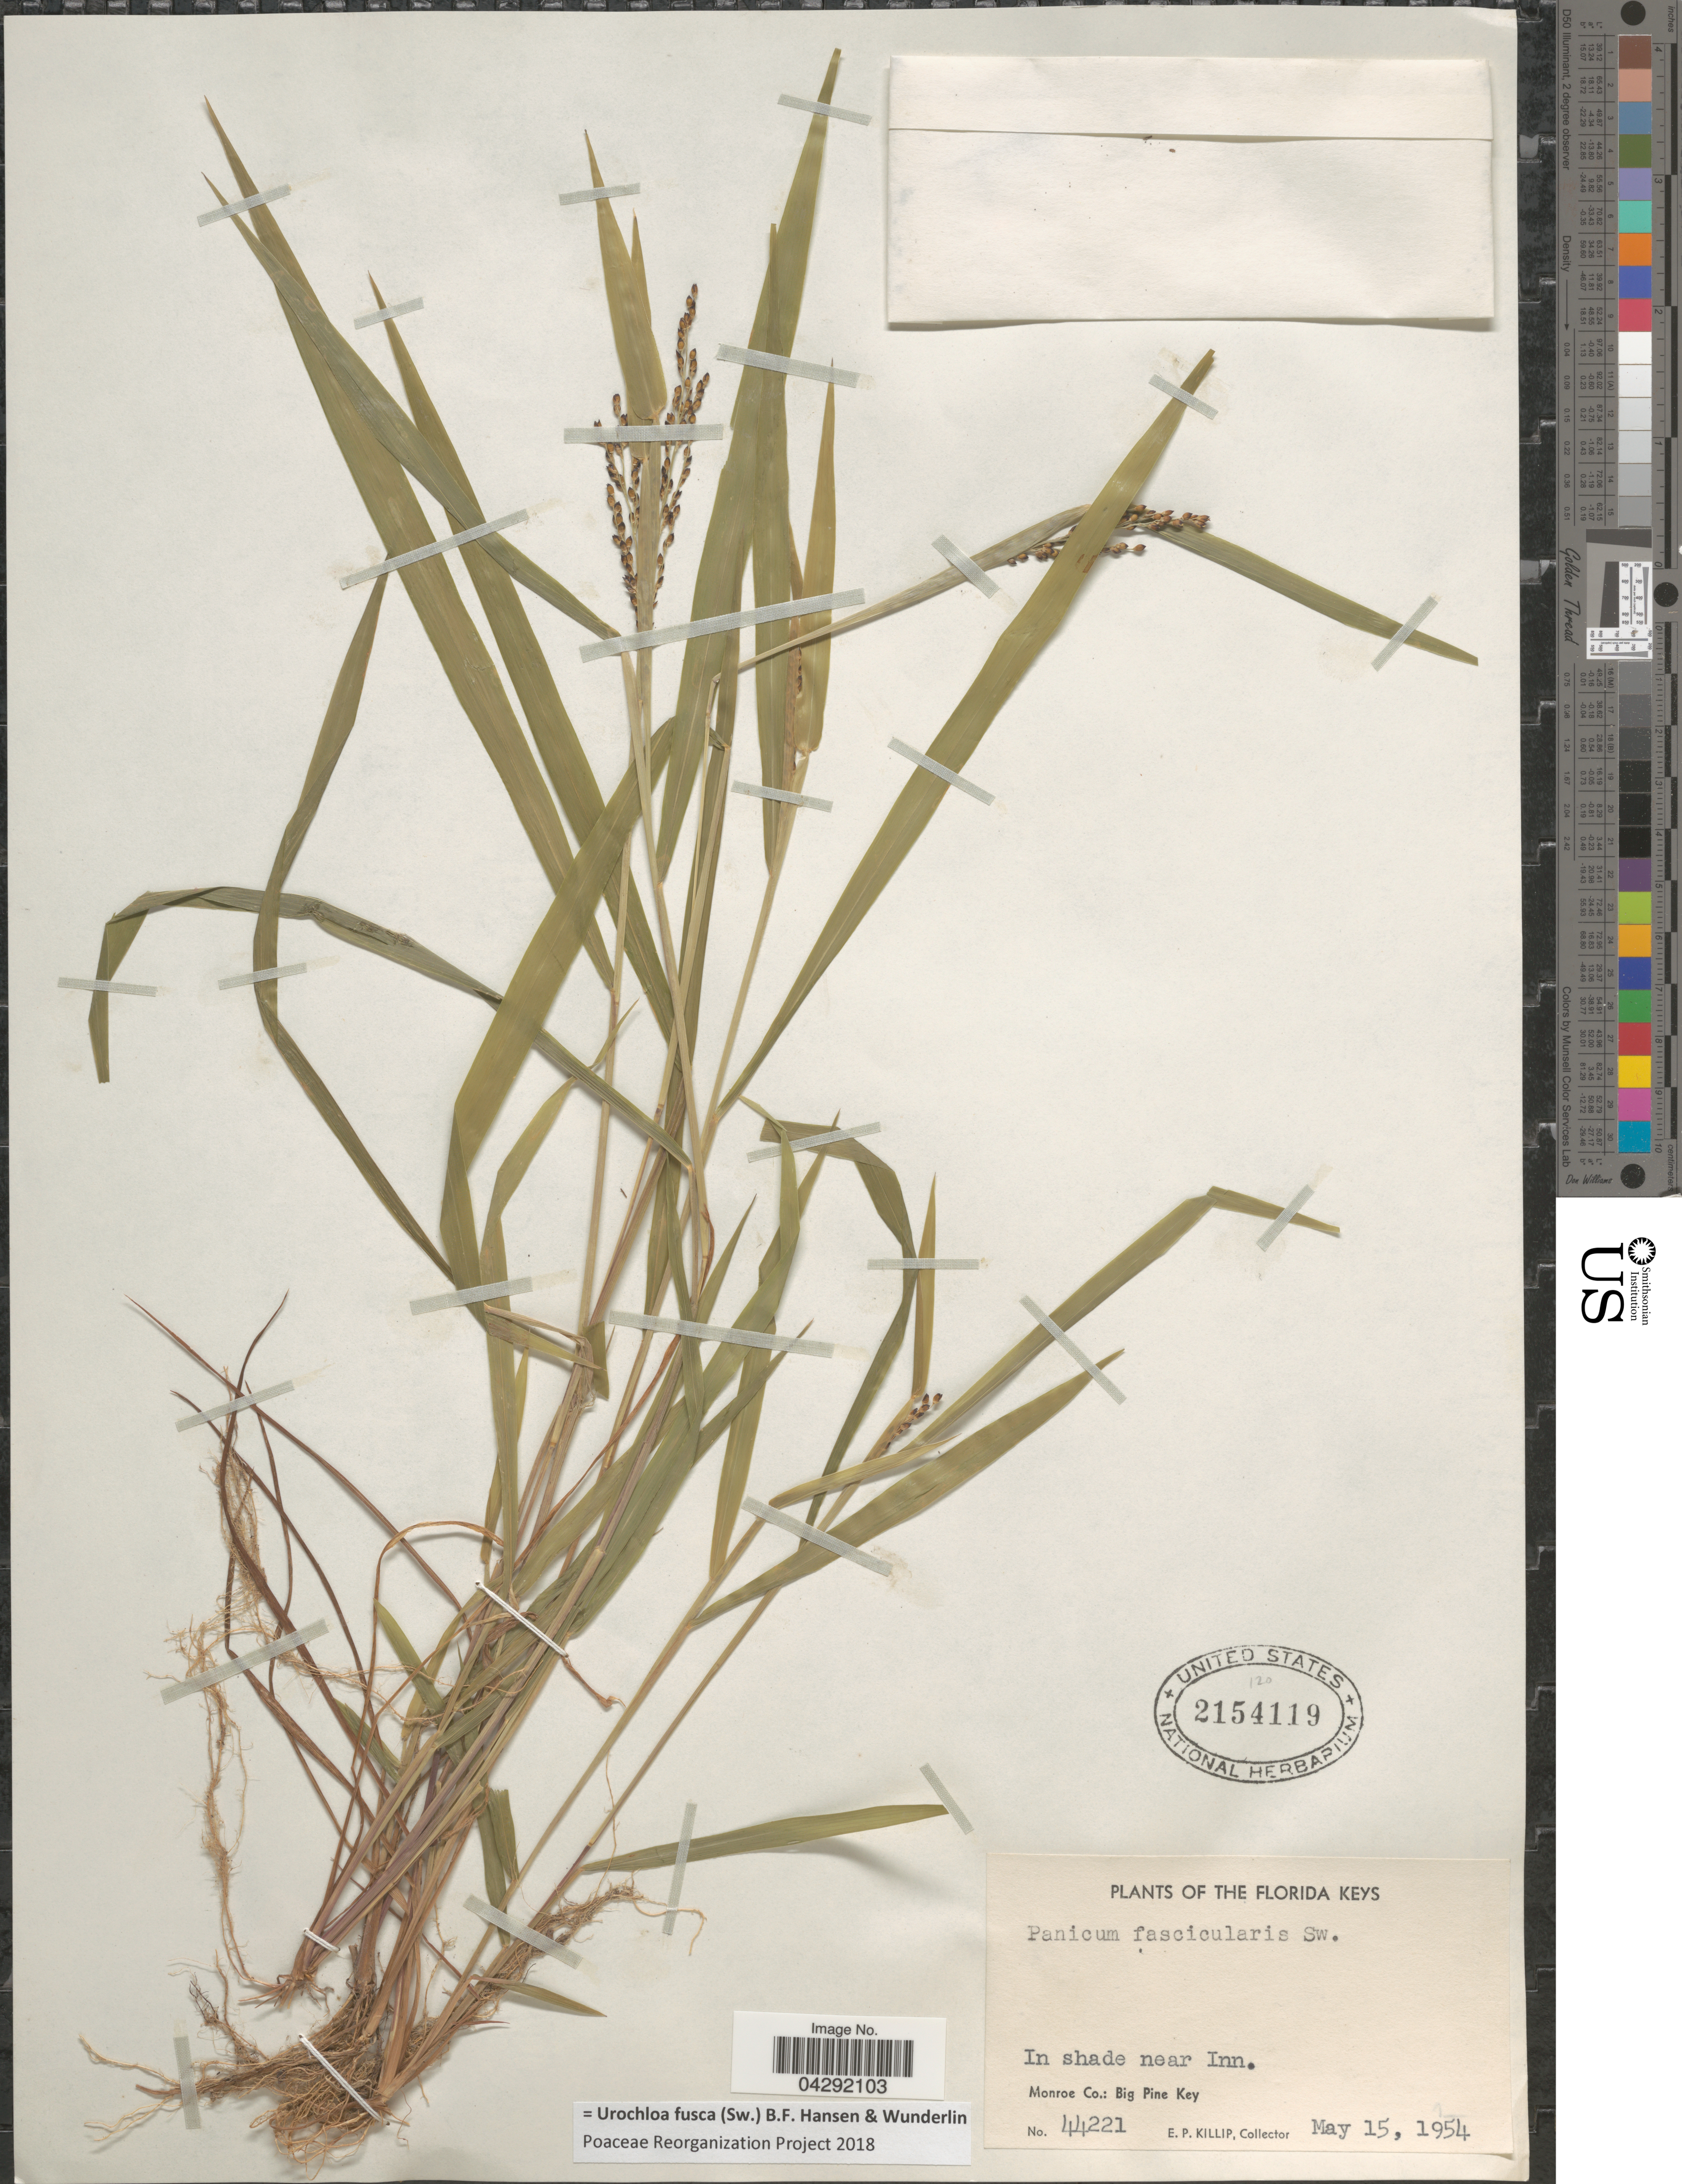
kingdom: Plantae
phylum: Tracheophyta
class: Liliopsida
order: Poales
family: Poaceae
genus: Urochloa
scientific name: Urochloa fusca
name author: (Sw.) B.F. Hansen & Wunderlin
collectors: E. P. Killip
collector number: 44221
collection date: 1954-05-15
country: United States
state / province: Florida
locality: The Florida Keys. In shade near Inn. Monroe Co.: Big Pine Key.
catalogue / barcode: US 2154119